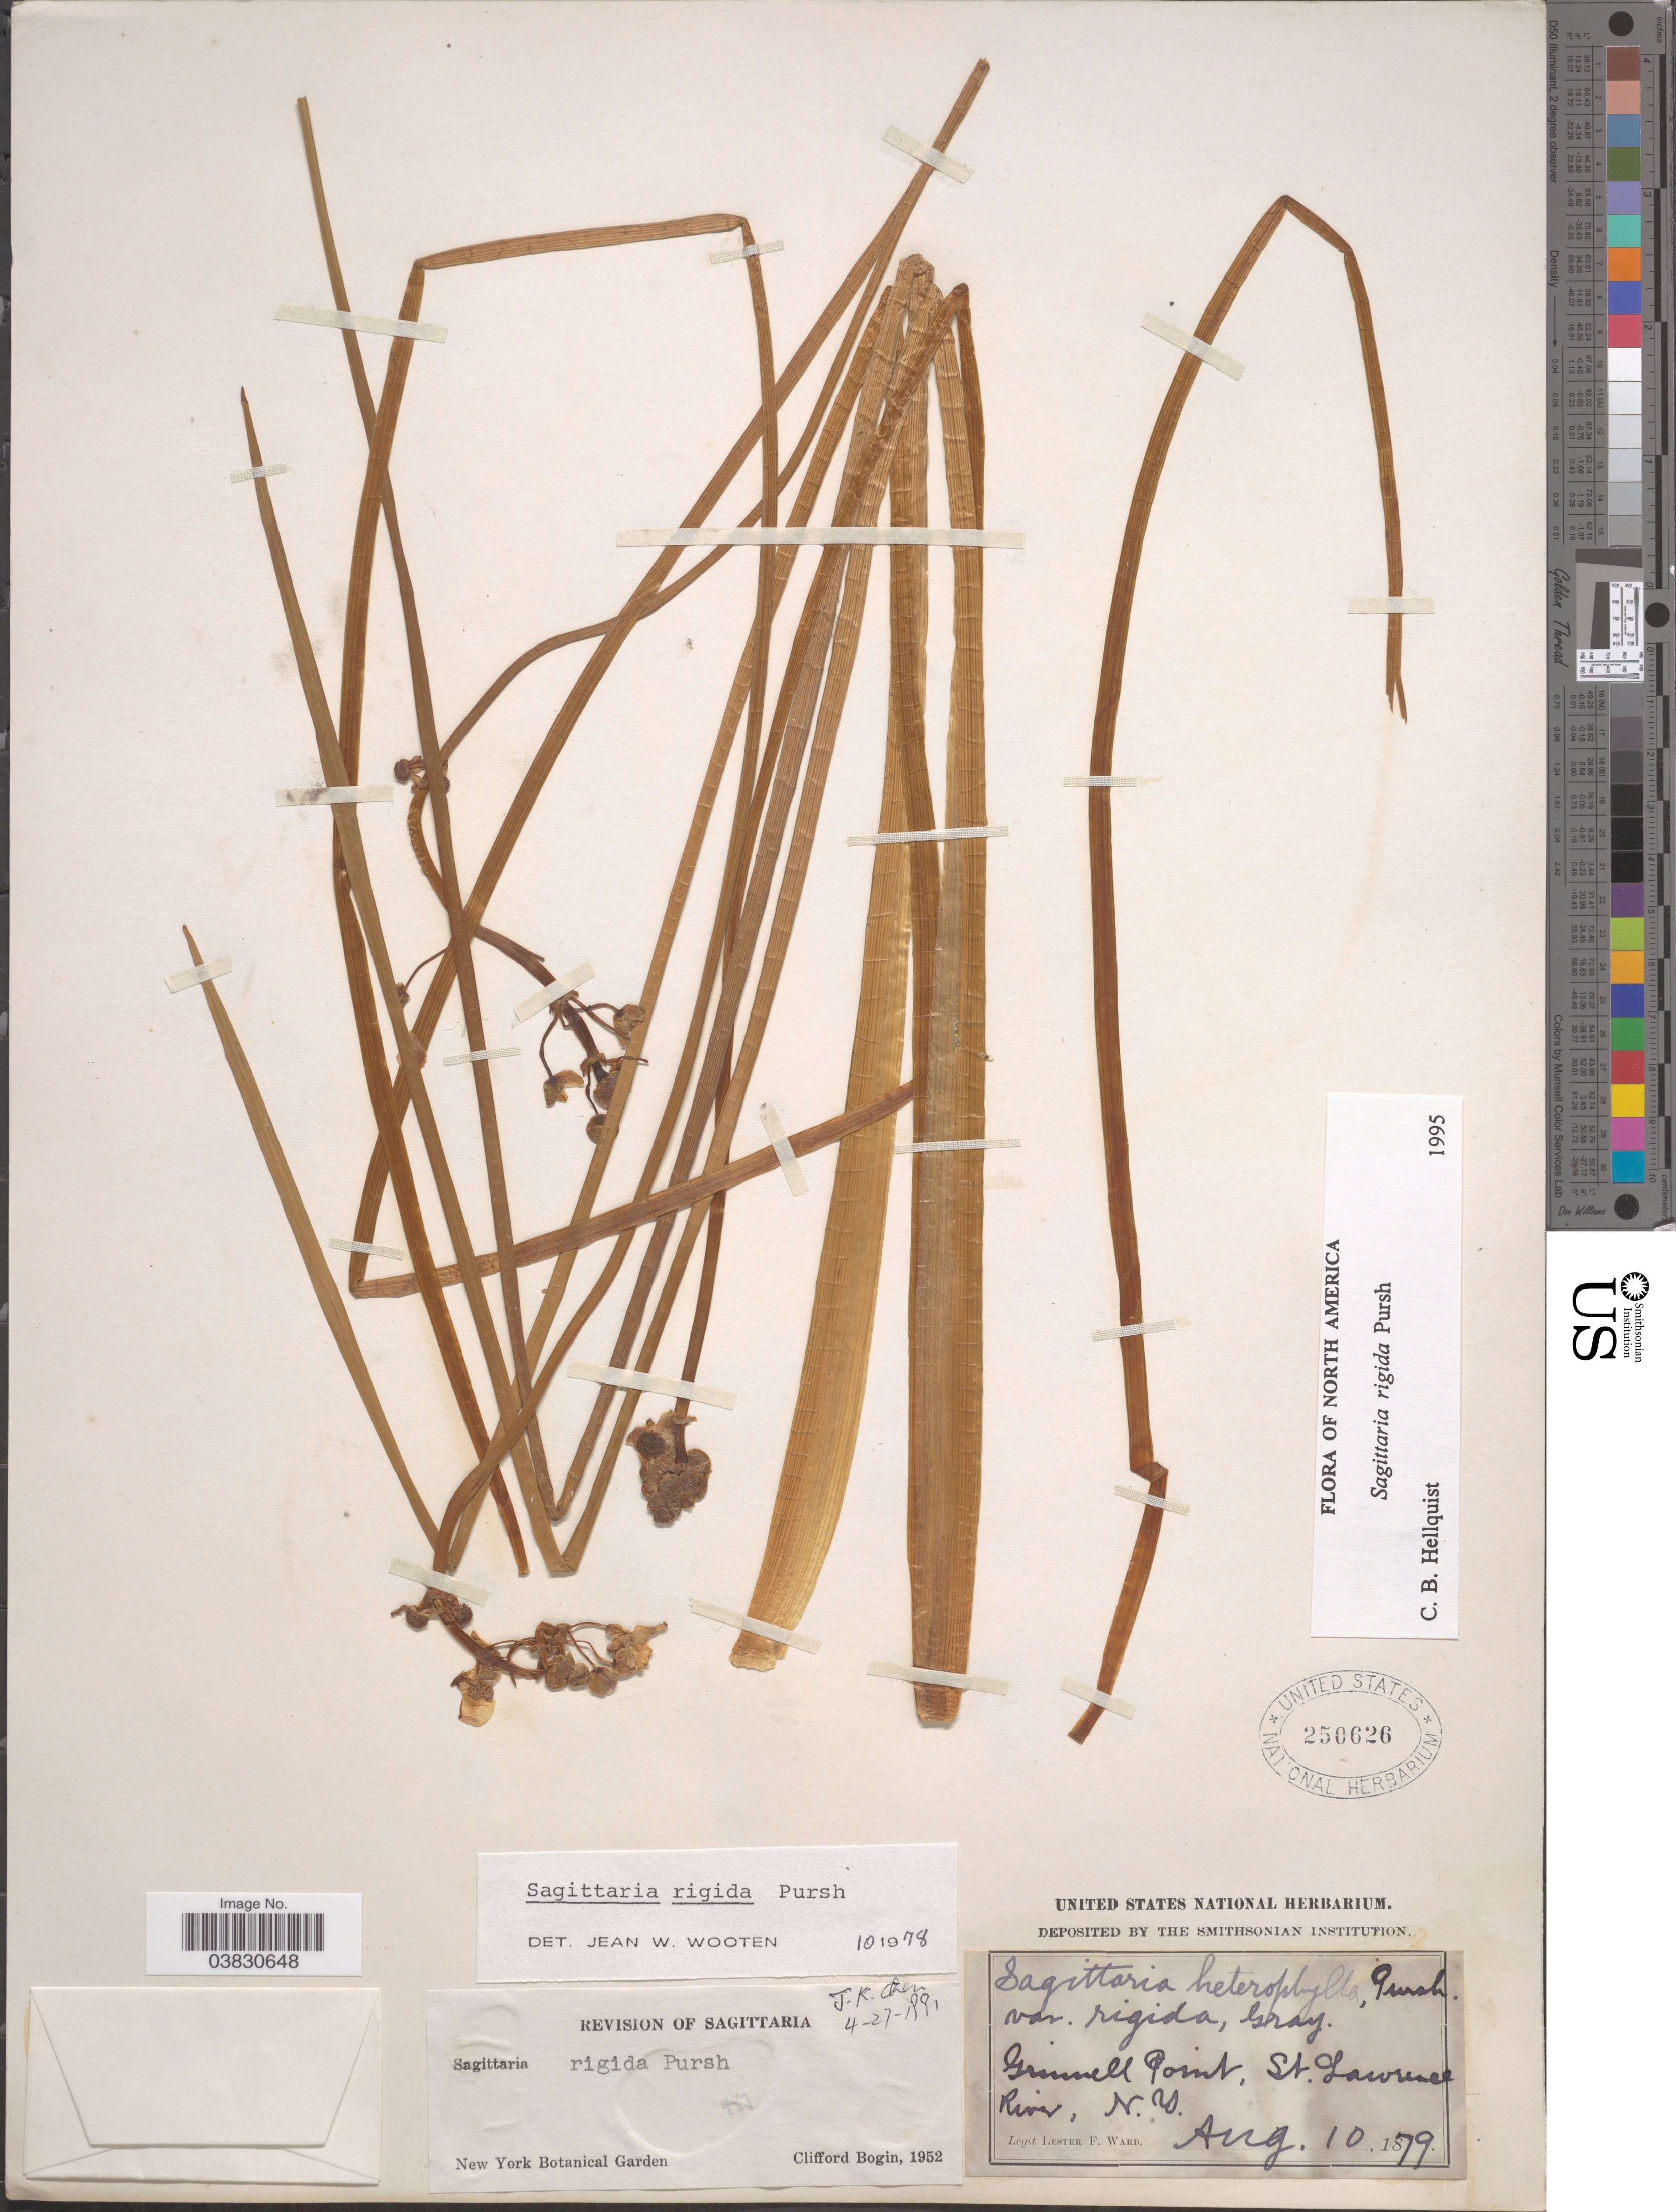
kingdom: Plantae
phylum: Tracheophyta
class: Liliopsida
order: Alismatales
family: Alismataceae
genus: Sagittaria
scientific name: Sagittaria rigida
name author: Pursh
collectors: L. F. Ward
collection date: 1879-08-10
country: United States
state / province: New York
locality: Grunnell Point, St. Lawrence River.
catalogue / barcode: US 250626